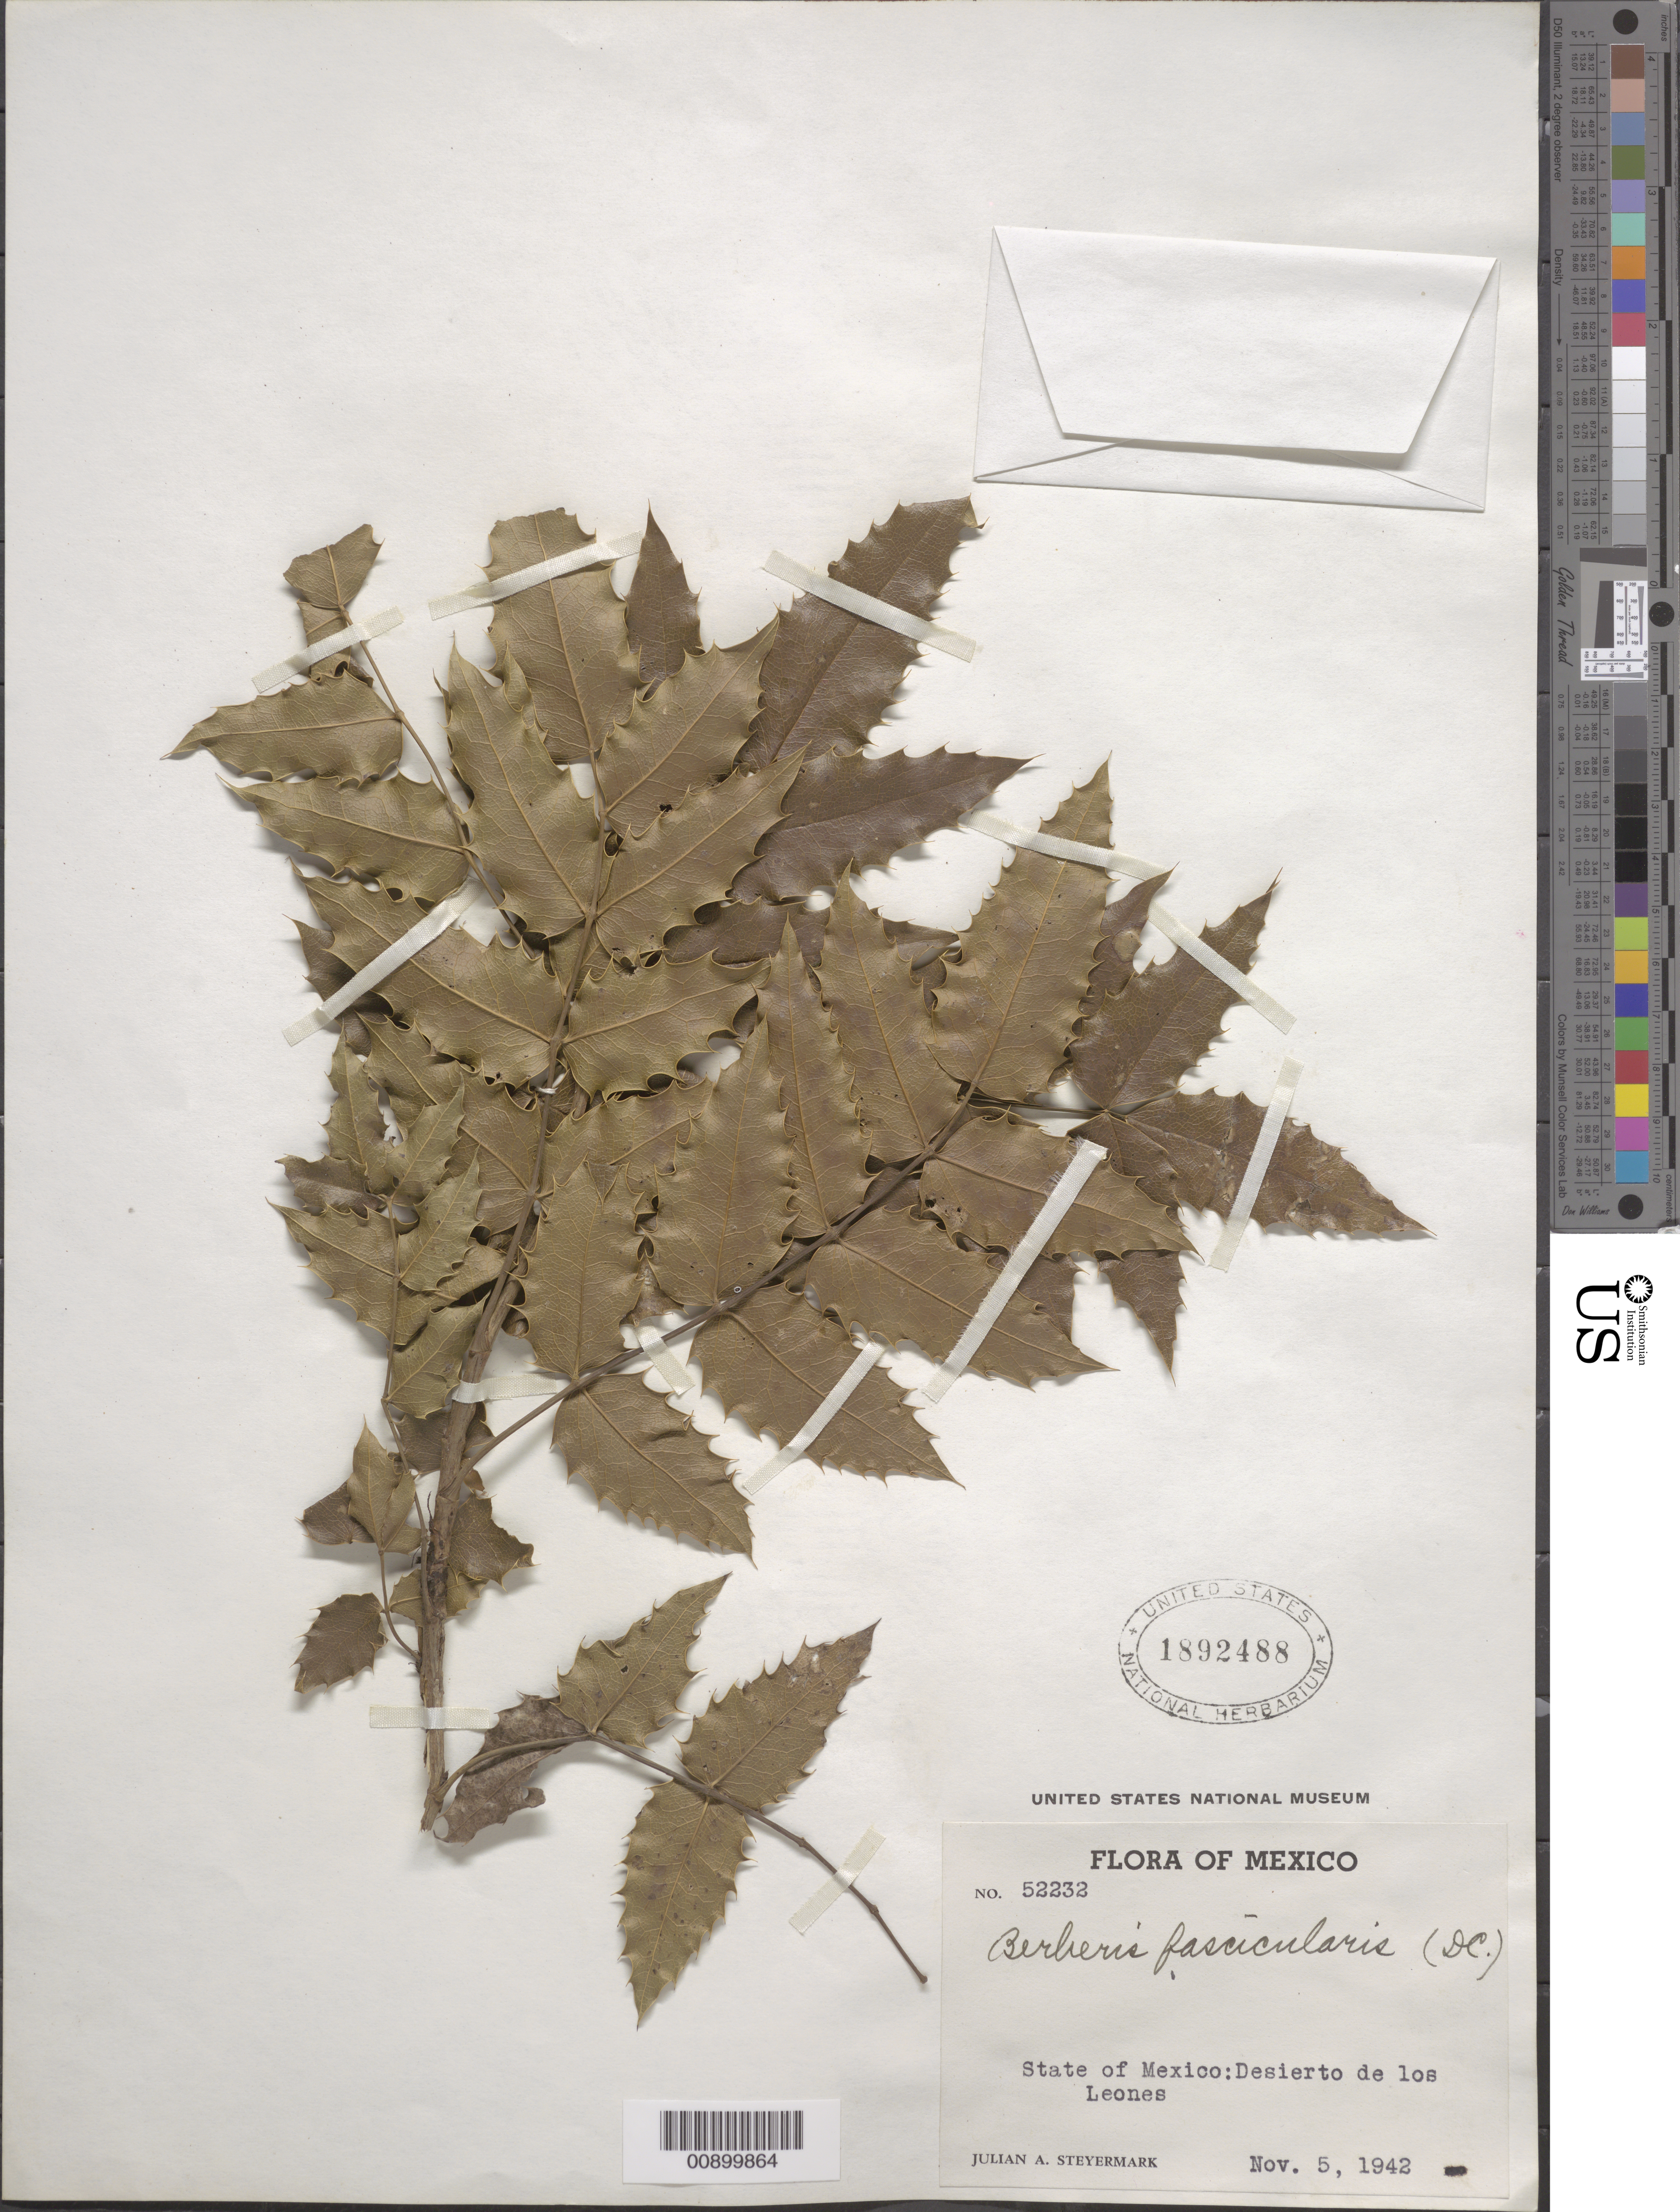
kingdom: Plantae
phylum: Tracheophyta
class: Magnoliopsida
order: Ranunculales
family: Berberidaceae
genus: Mahonia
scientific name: Mahonia fascicularis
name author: DC.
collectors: J. Steyermark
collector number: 52232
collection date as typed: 05 Nov 1942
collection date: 1942-11-05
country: Mexico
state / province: México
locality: State of México: Desierto de los Leones.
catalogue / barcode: US 1892488